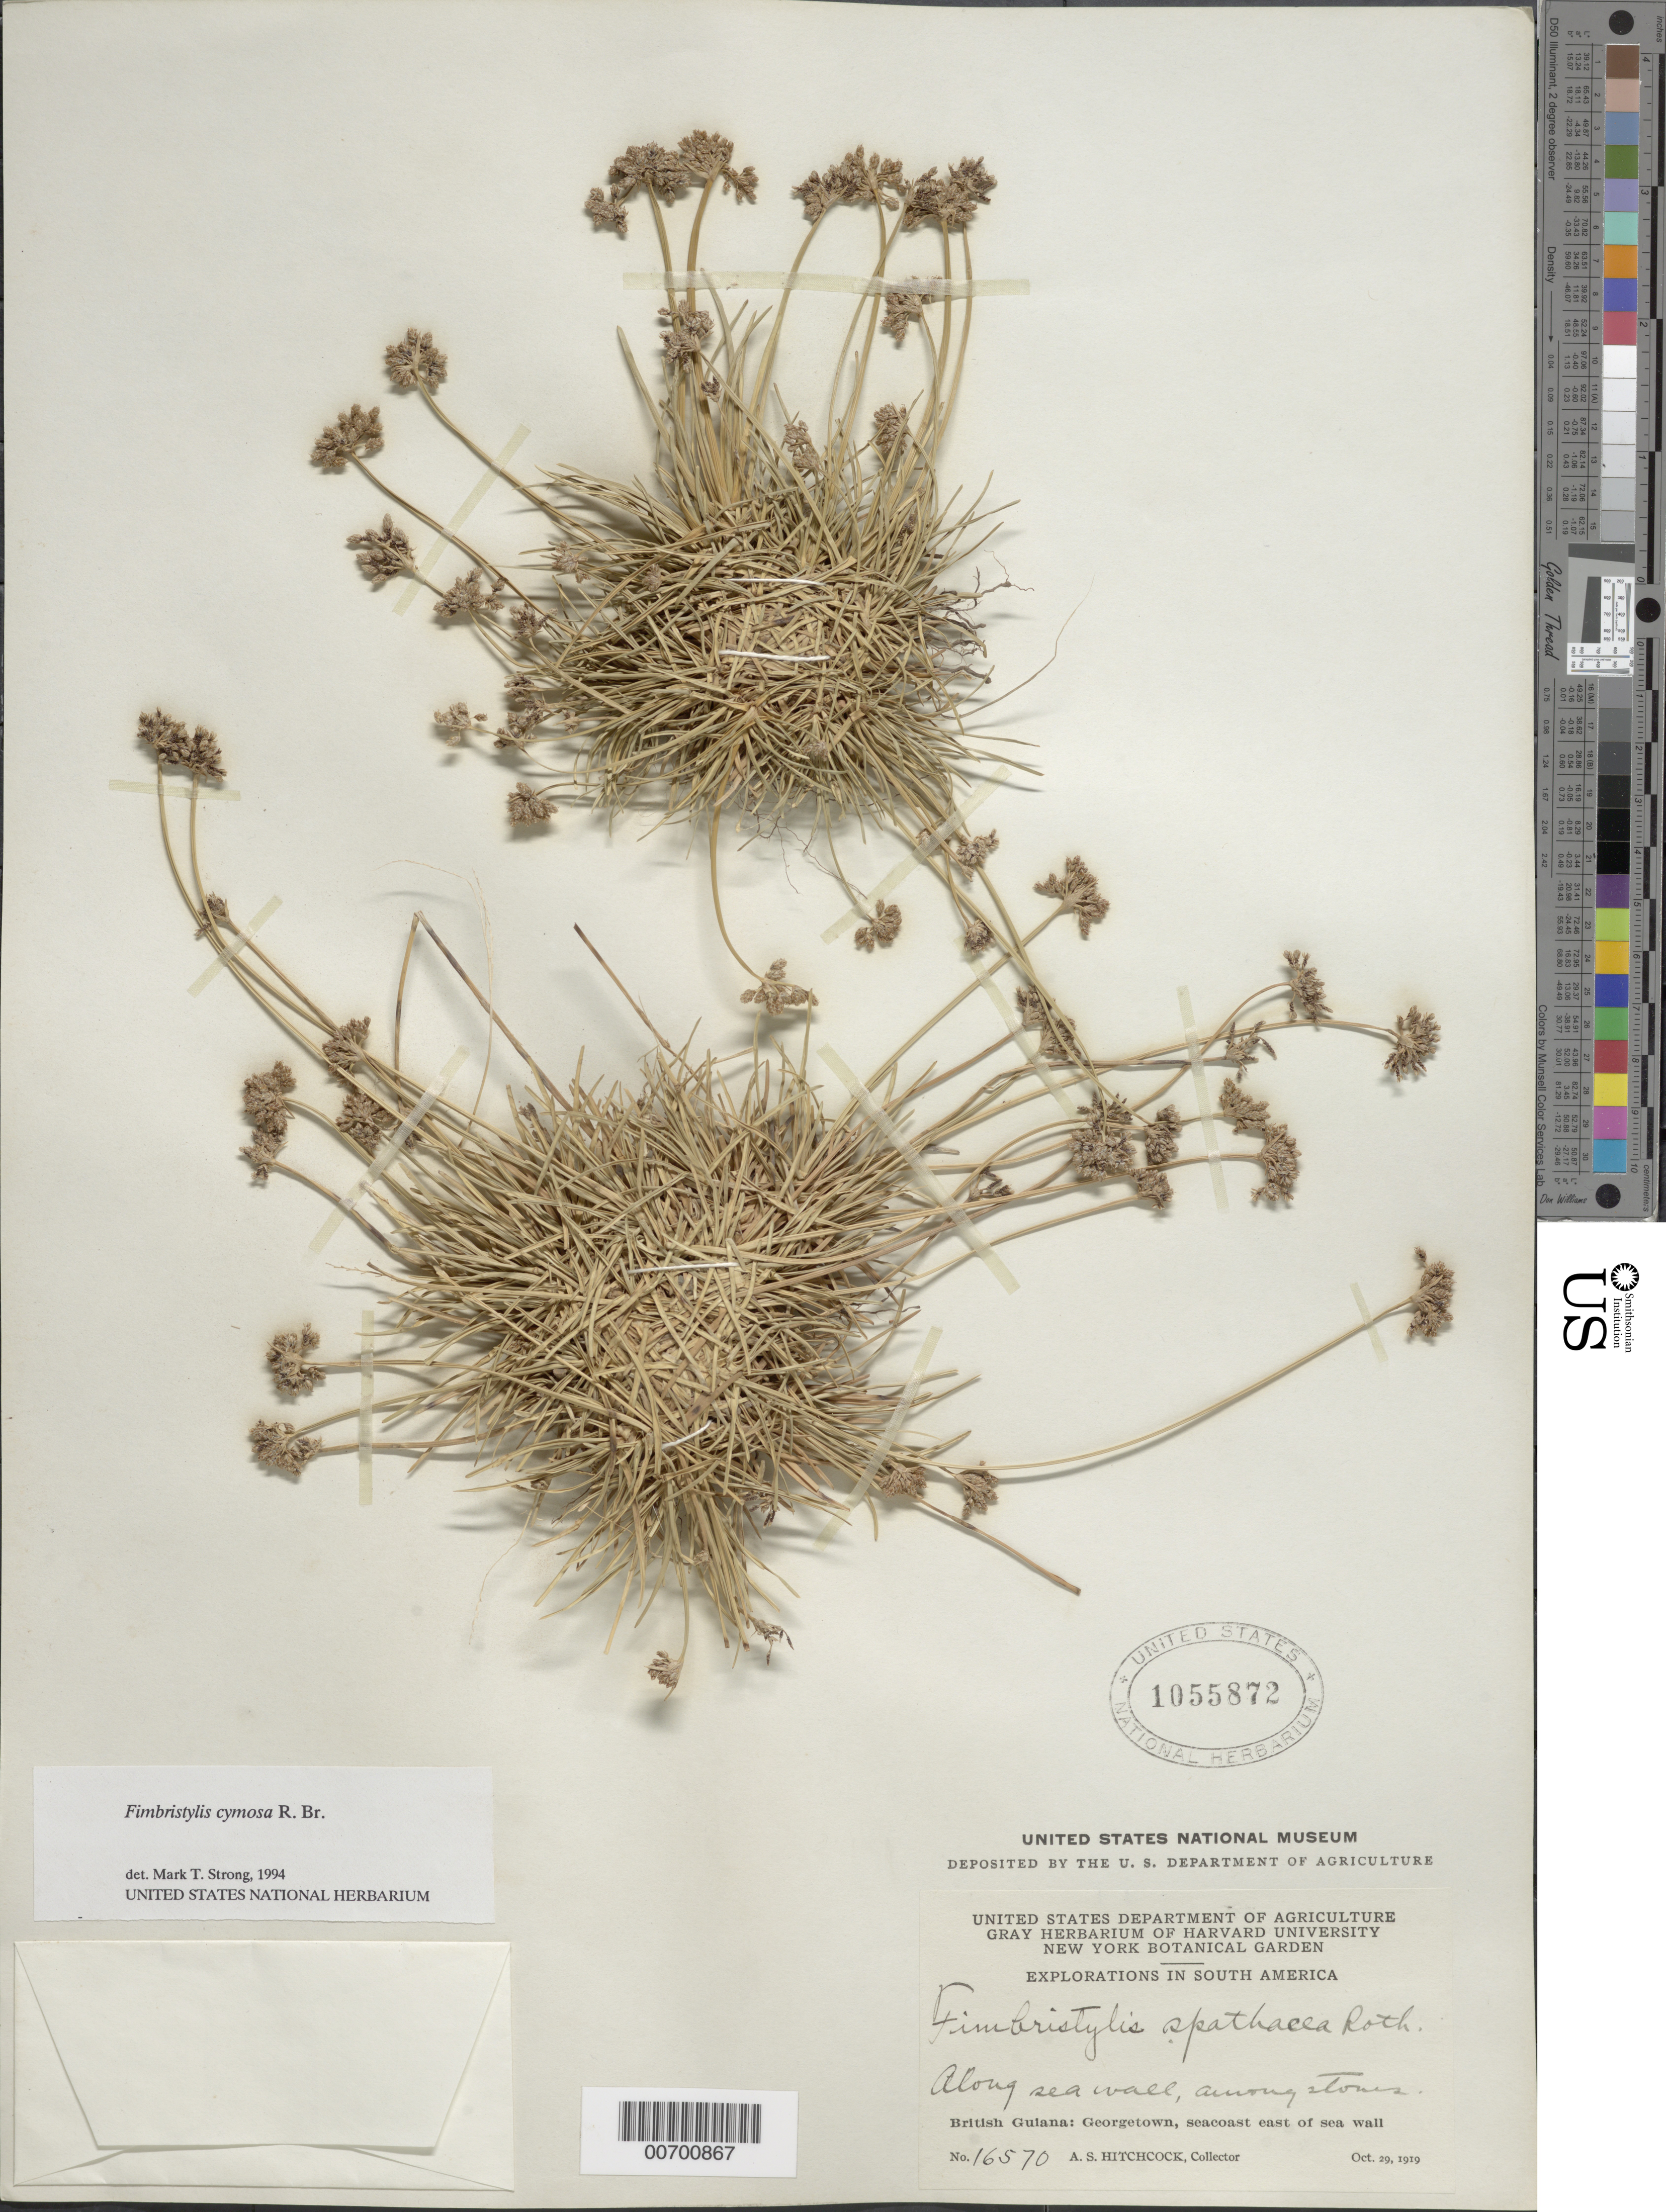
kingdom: Plantae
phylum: Tracheophyta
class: Liliopsida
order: Poales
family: Cyperaceae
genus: Fimbristylis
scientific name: Fimbristylis cymosa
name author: R. Br.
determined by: Strong, M. T., (US), Smithsonian Institution - National Museum of Natural History (UNITED STATES)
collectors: A. S. Hitchcock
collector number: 16570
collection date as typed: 29-Oct-19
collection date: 1919-10-29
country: Guyana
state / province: Demerara-Mahaica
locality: Georgetown, seacoast E of sea wall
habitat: Along sea wall among stones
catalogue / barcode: US 1055872